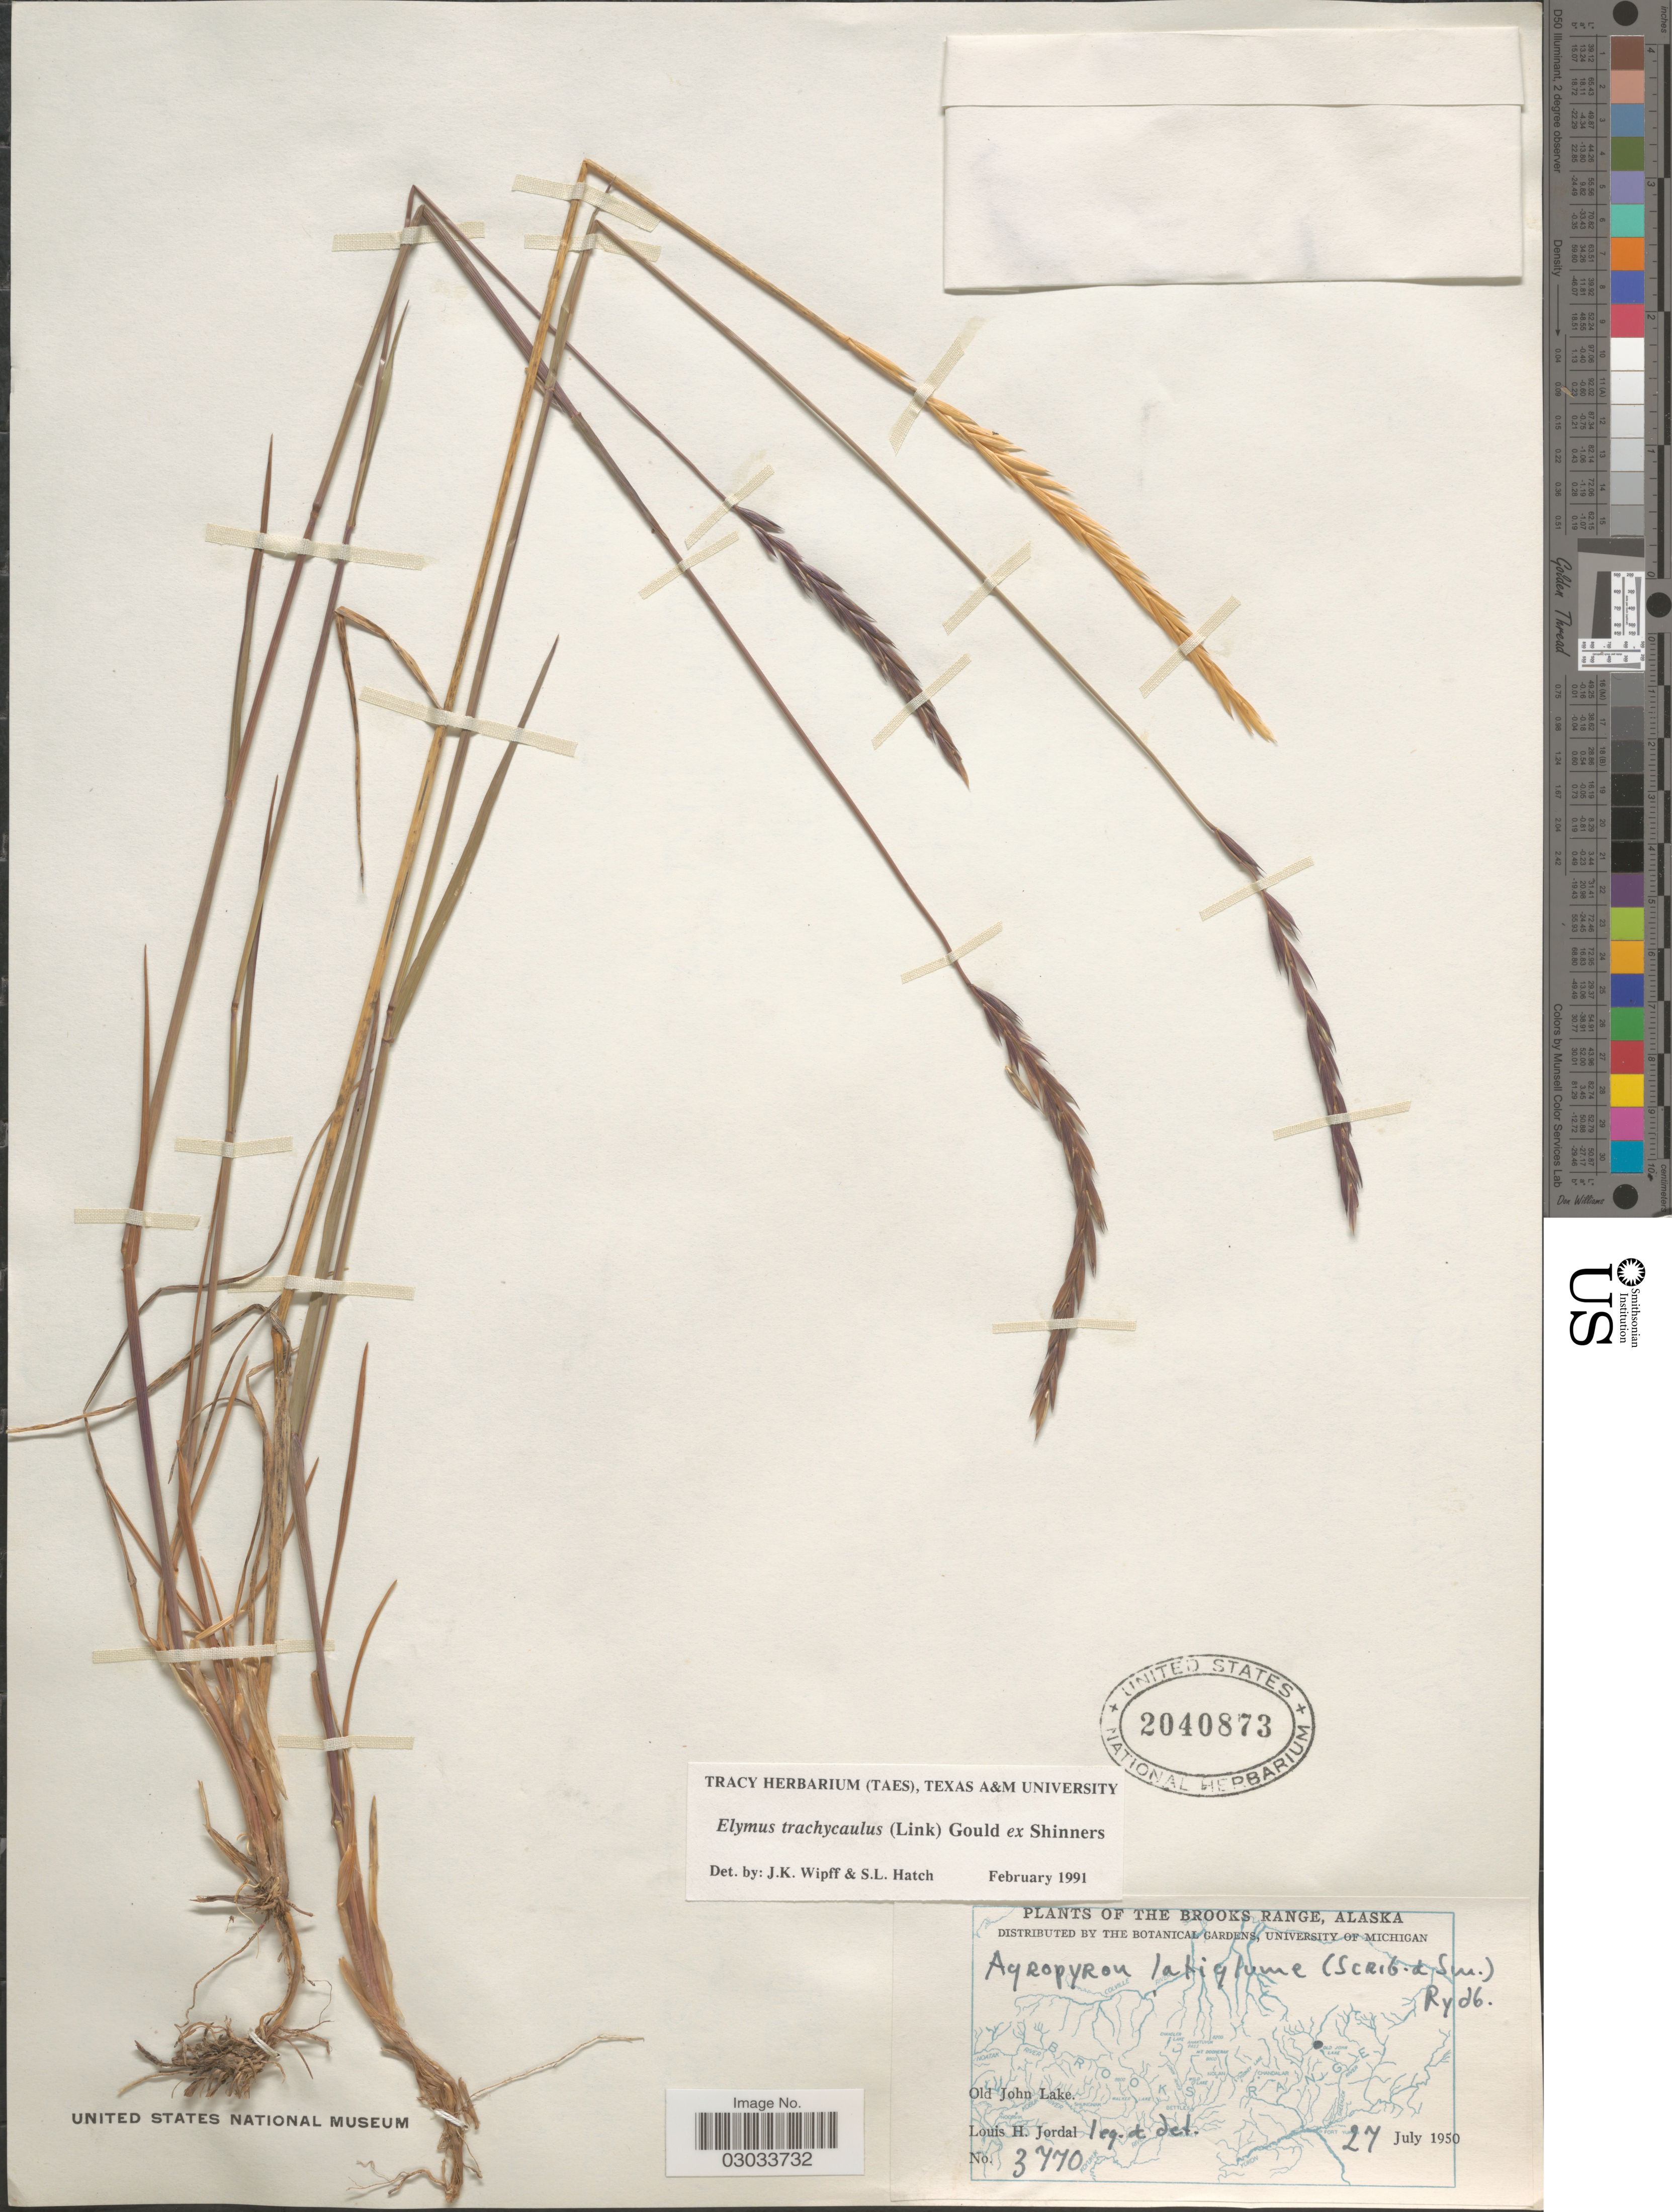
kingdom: Plantae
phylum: Tracheophyta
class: Liliopsida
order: Poales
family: Poaceae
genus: Elymus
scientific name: Elymus trachycaulus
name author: (Link) Gould ex Shinners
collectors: L. Jordal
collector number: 3770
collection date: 1950-07-27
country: United States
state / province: Alaska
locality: The Brooks Range. Old John Lake.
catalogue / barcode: US 2040873